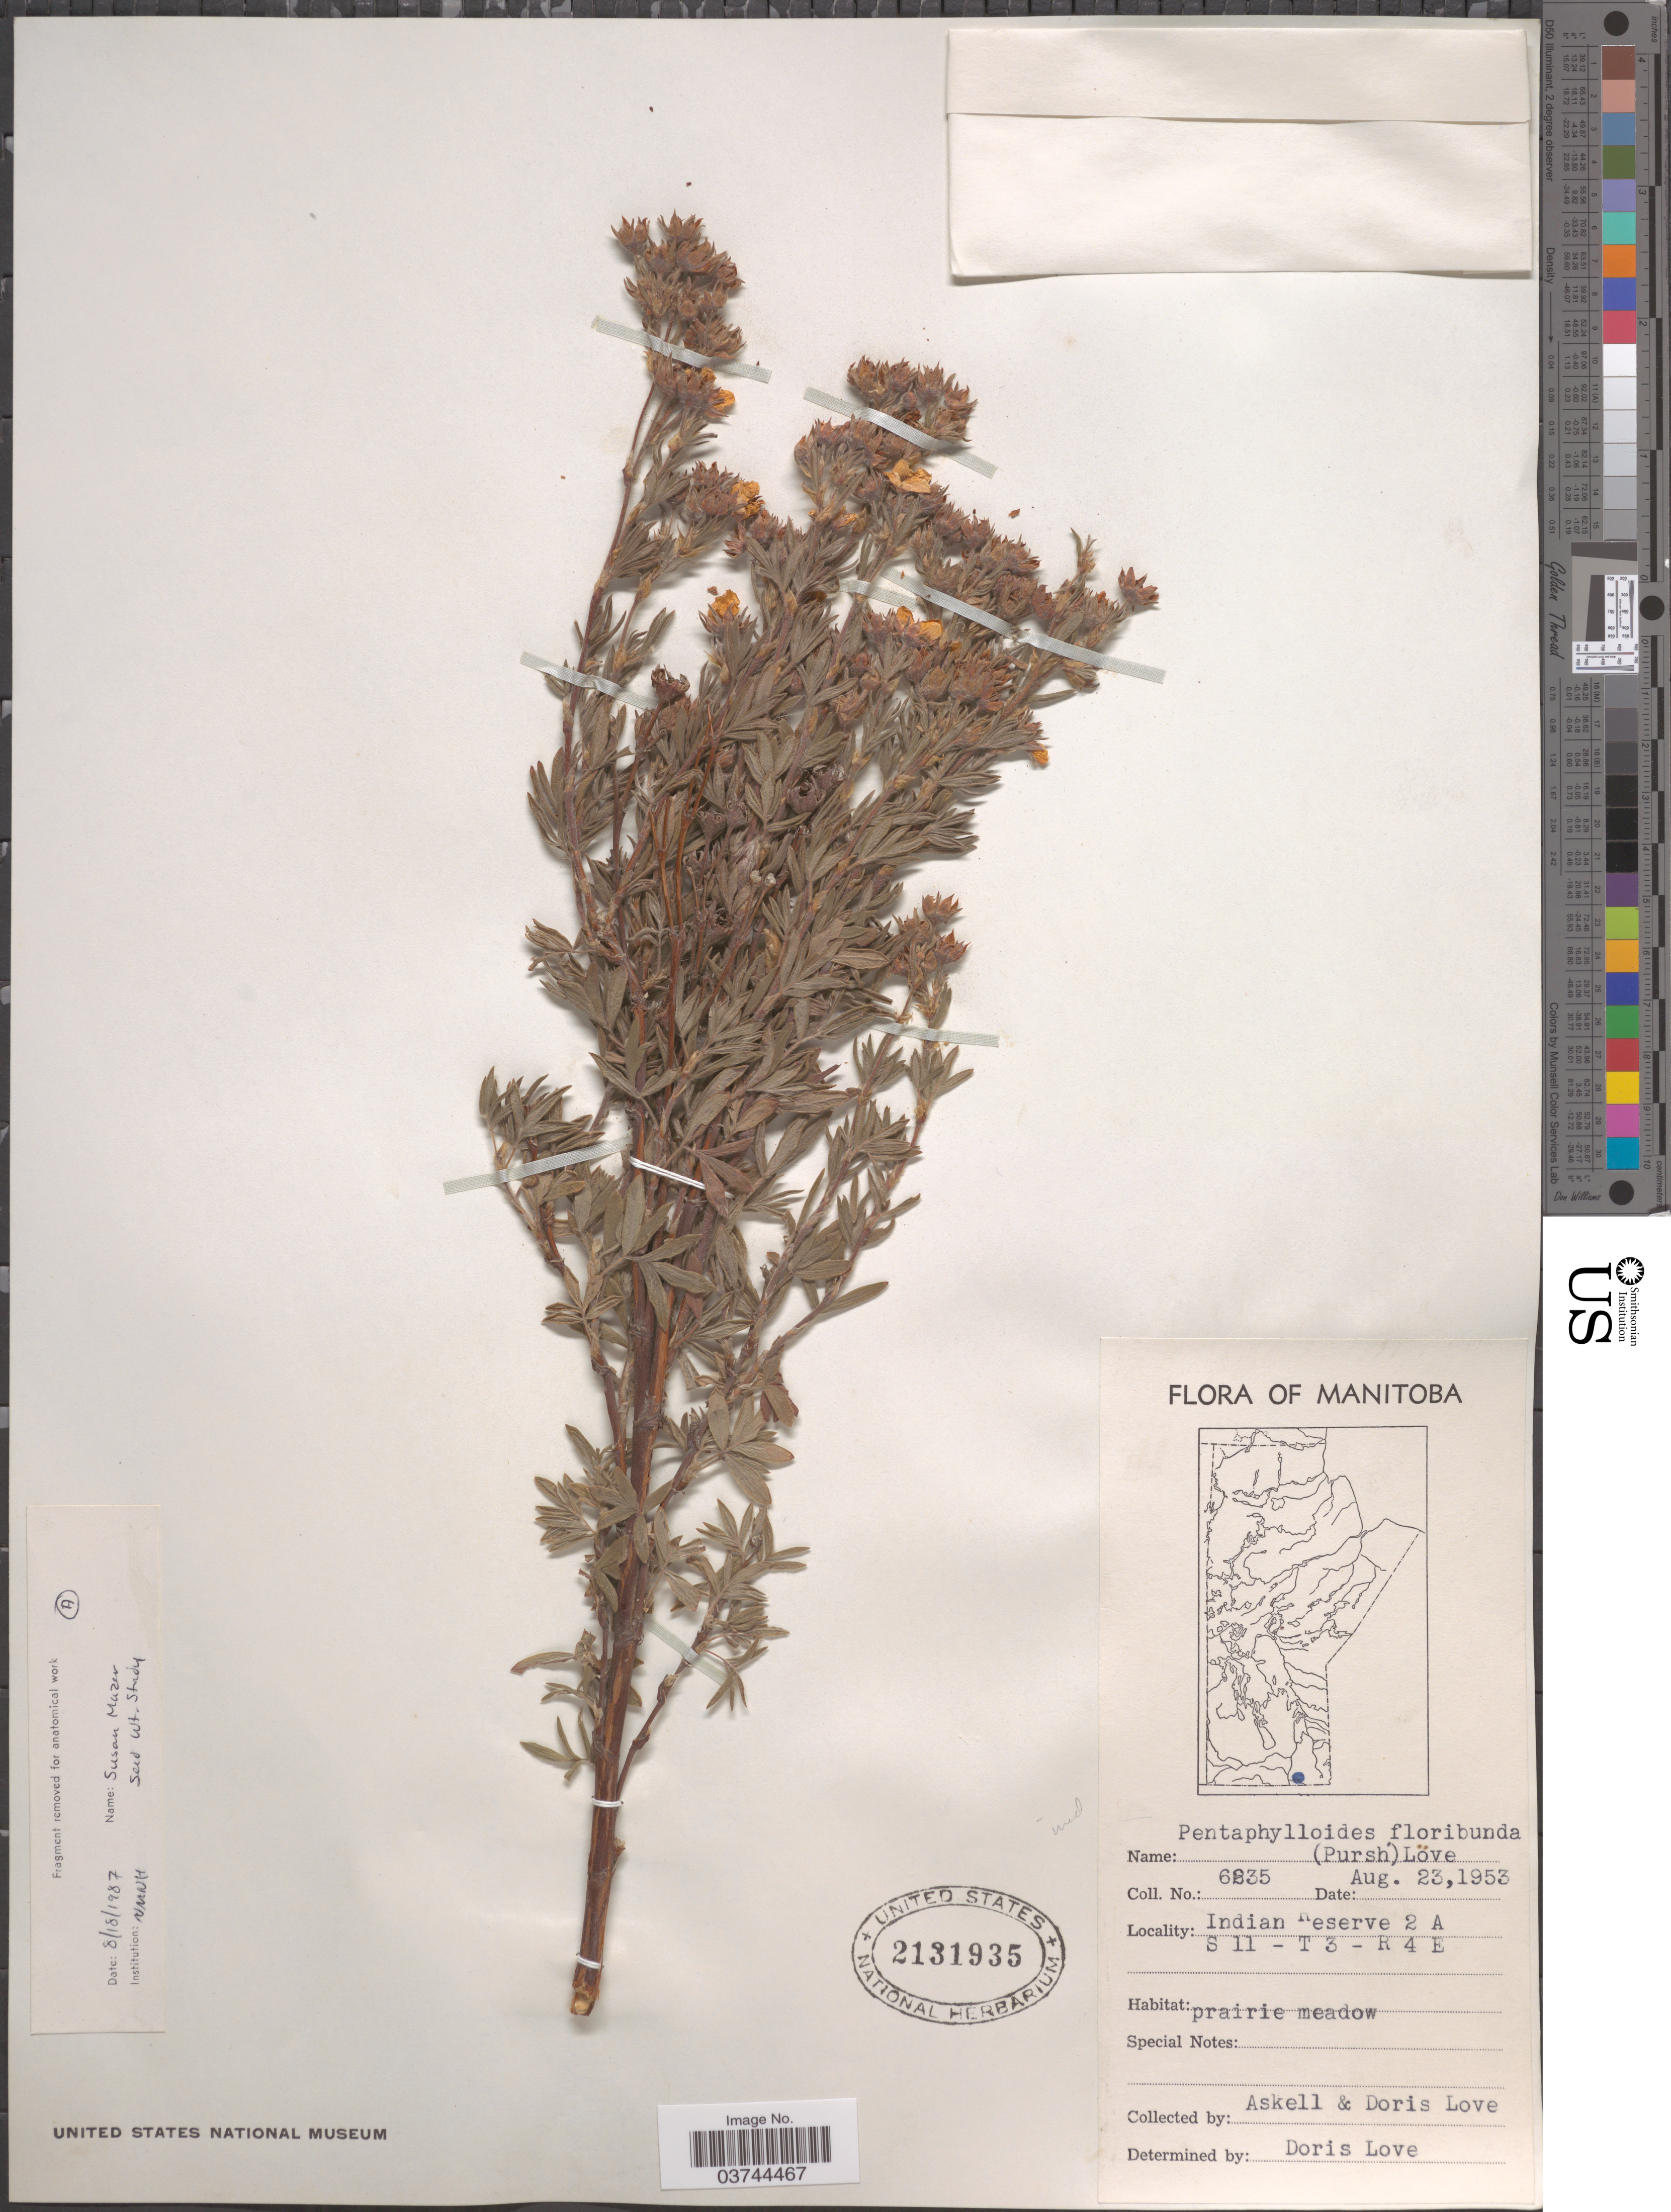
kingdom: Plantae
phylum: Tracheophyta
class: Magnoliopsida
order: Rosales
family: Rosaceae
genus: Dasiphora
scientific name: Dasiphora fruticosa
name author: (L.) Rydb.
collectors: Á. Löve & D. Löve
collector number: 6235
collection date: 1953-08-23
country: Canada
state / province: Manitoba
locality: Indian Reserve 2 A S11 - T 3 - R 4 E.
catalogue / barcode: US 2131935